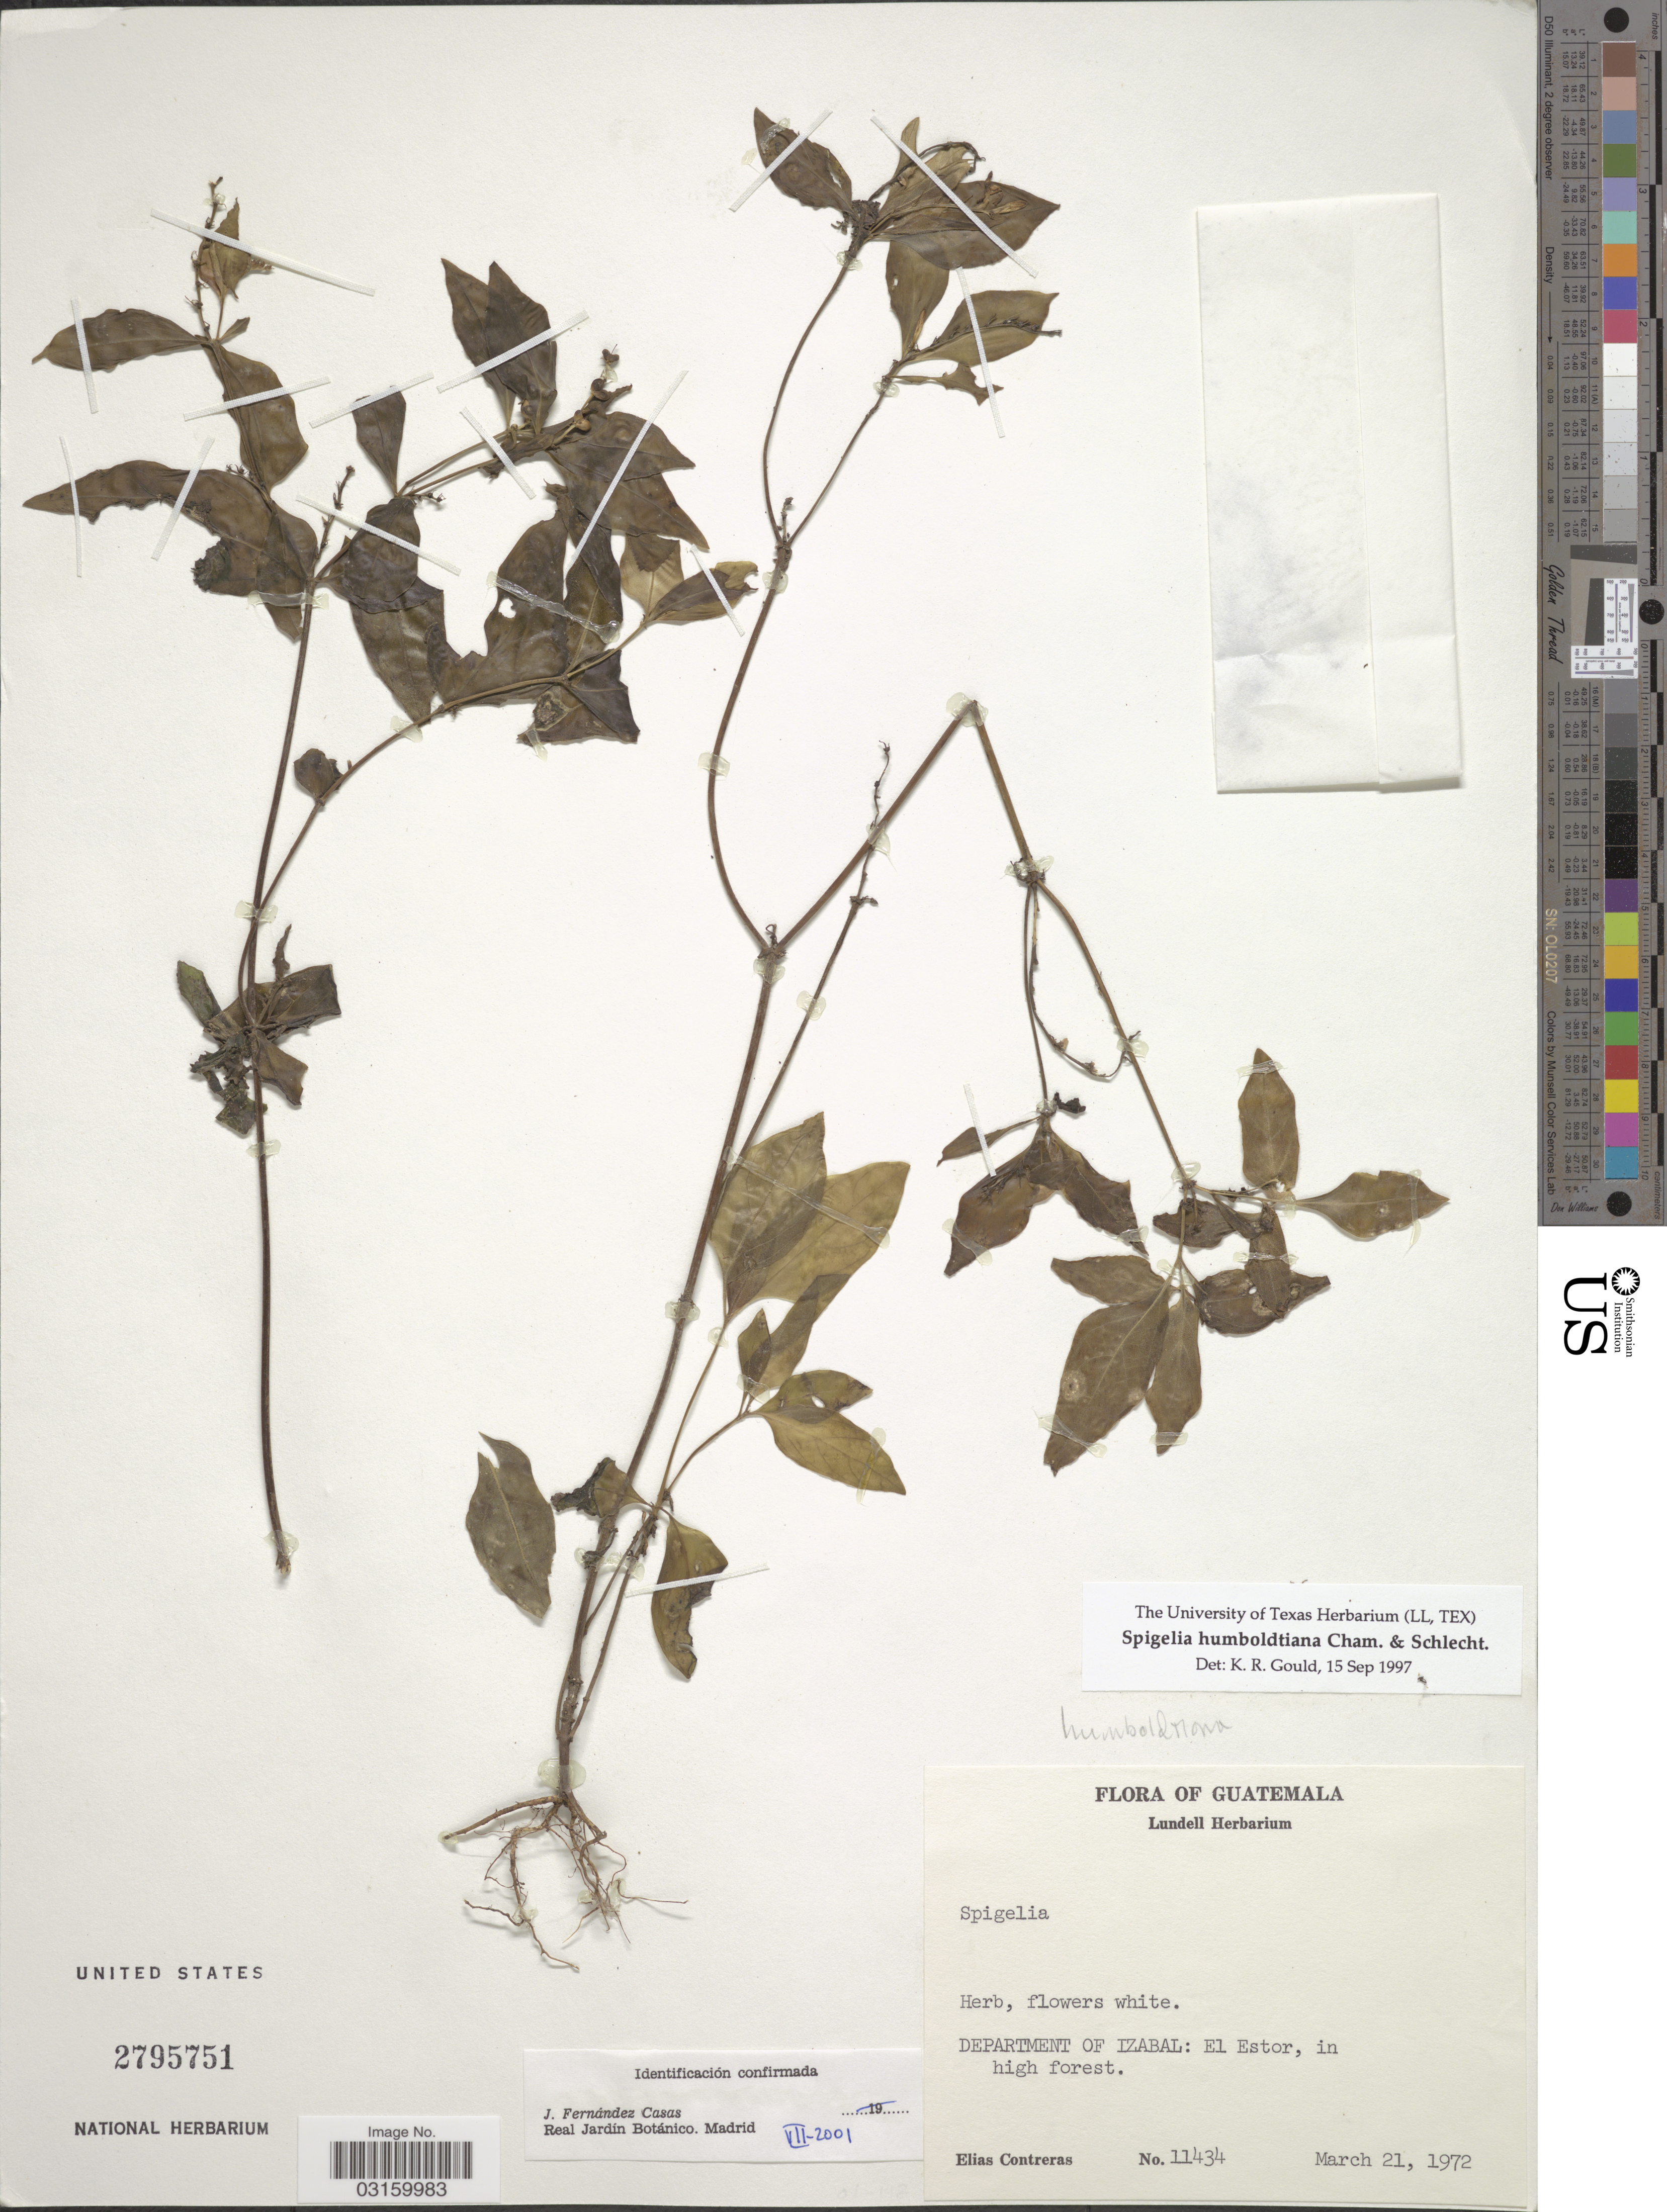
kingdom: Plantae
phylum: Tracheophyta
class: Magnoliopsida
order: Gentianales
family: Loganiaceae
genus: Spigelia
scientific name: Spigelia humboldtiana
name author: Cham. & Schltdl.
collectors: E. Contreras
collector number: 11434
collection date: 1972-03-21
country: Guatemala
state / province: Izabal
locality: Department of Izabal: El Estor, in high forest.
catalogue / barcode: US 2795751